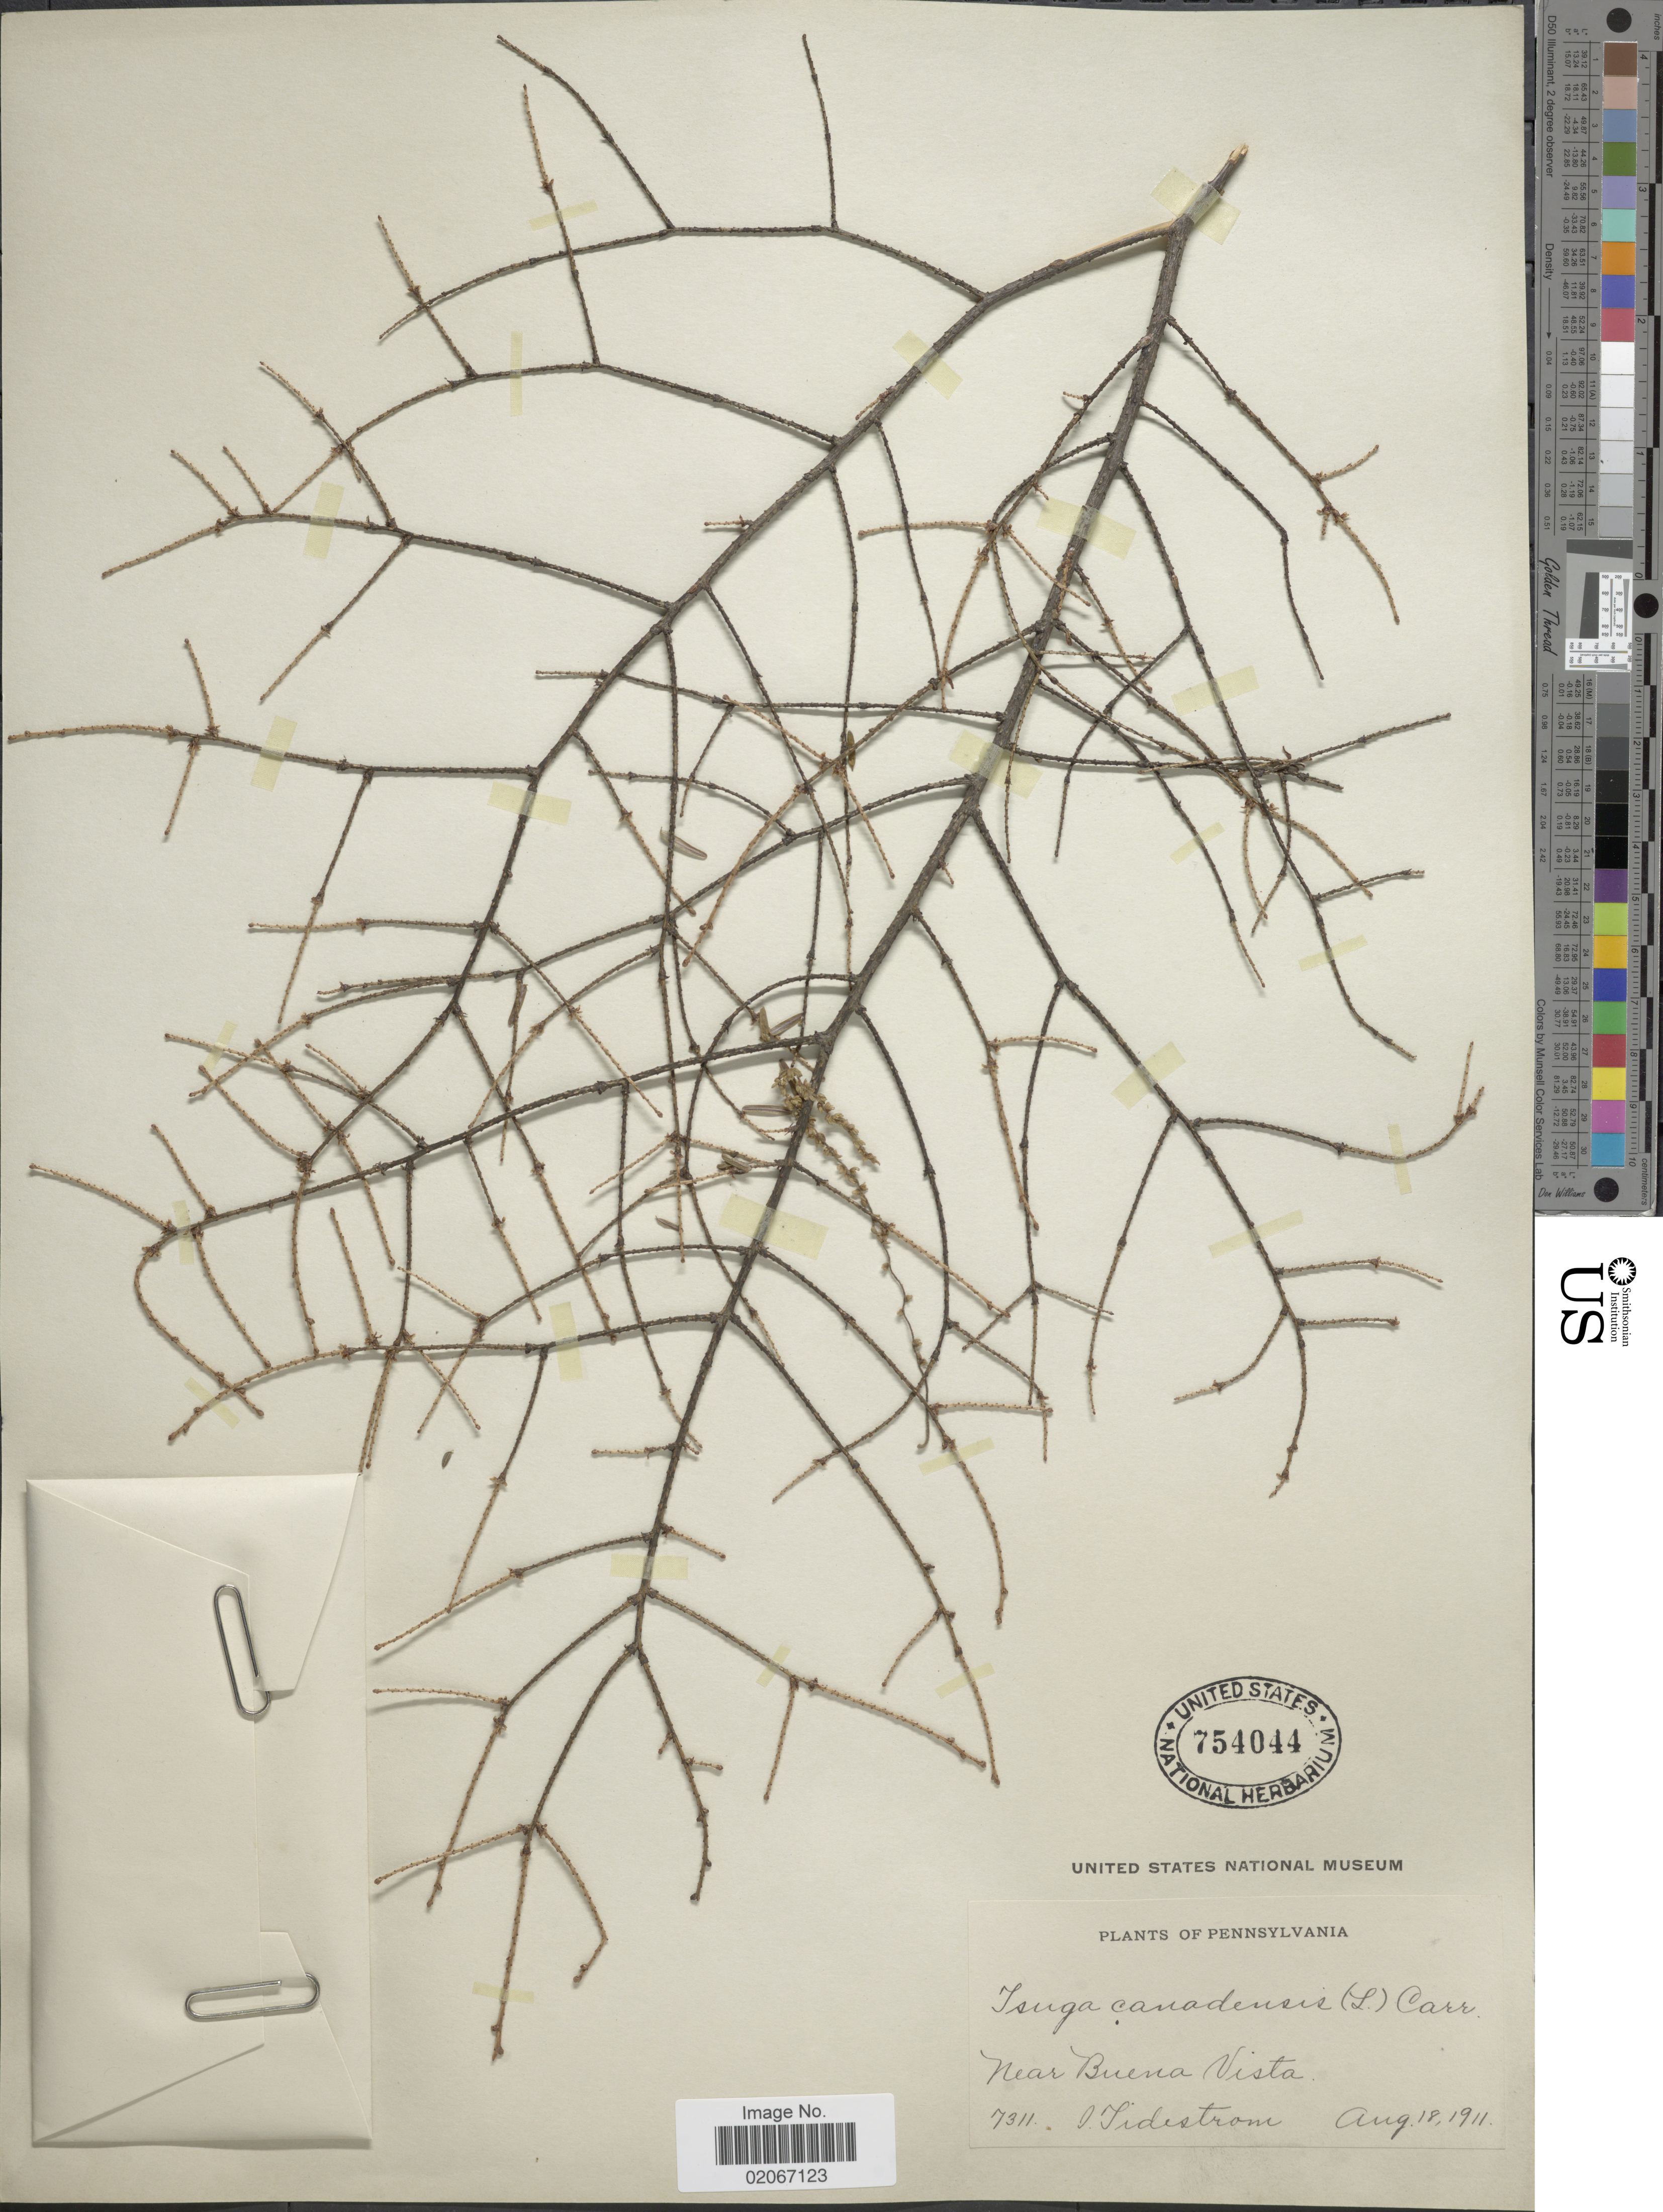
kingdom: Plantae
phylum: Tracheophyta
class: Pinopsida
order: Pinales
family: Pinaceae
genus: Tsuga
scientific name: Tsuga canadensis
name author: (L.) Carrière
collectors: I. F. Tidestrom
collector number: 7311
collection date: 1911-08-18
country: United States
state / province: Pennsylvania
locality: Near Buena Vista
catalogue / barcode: US 754044